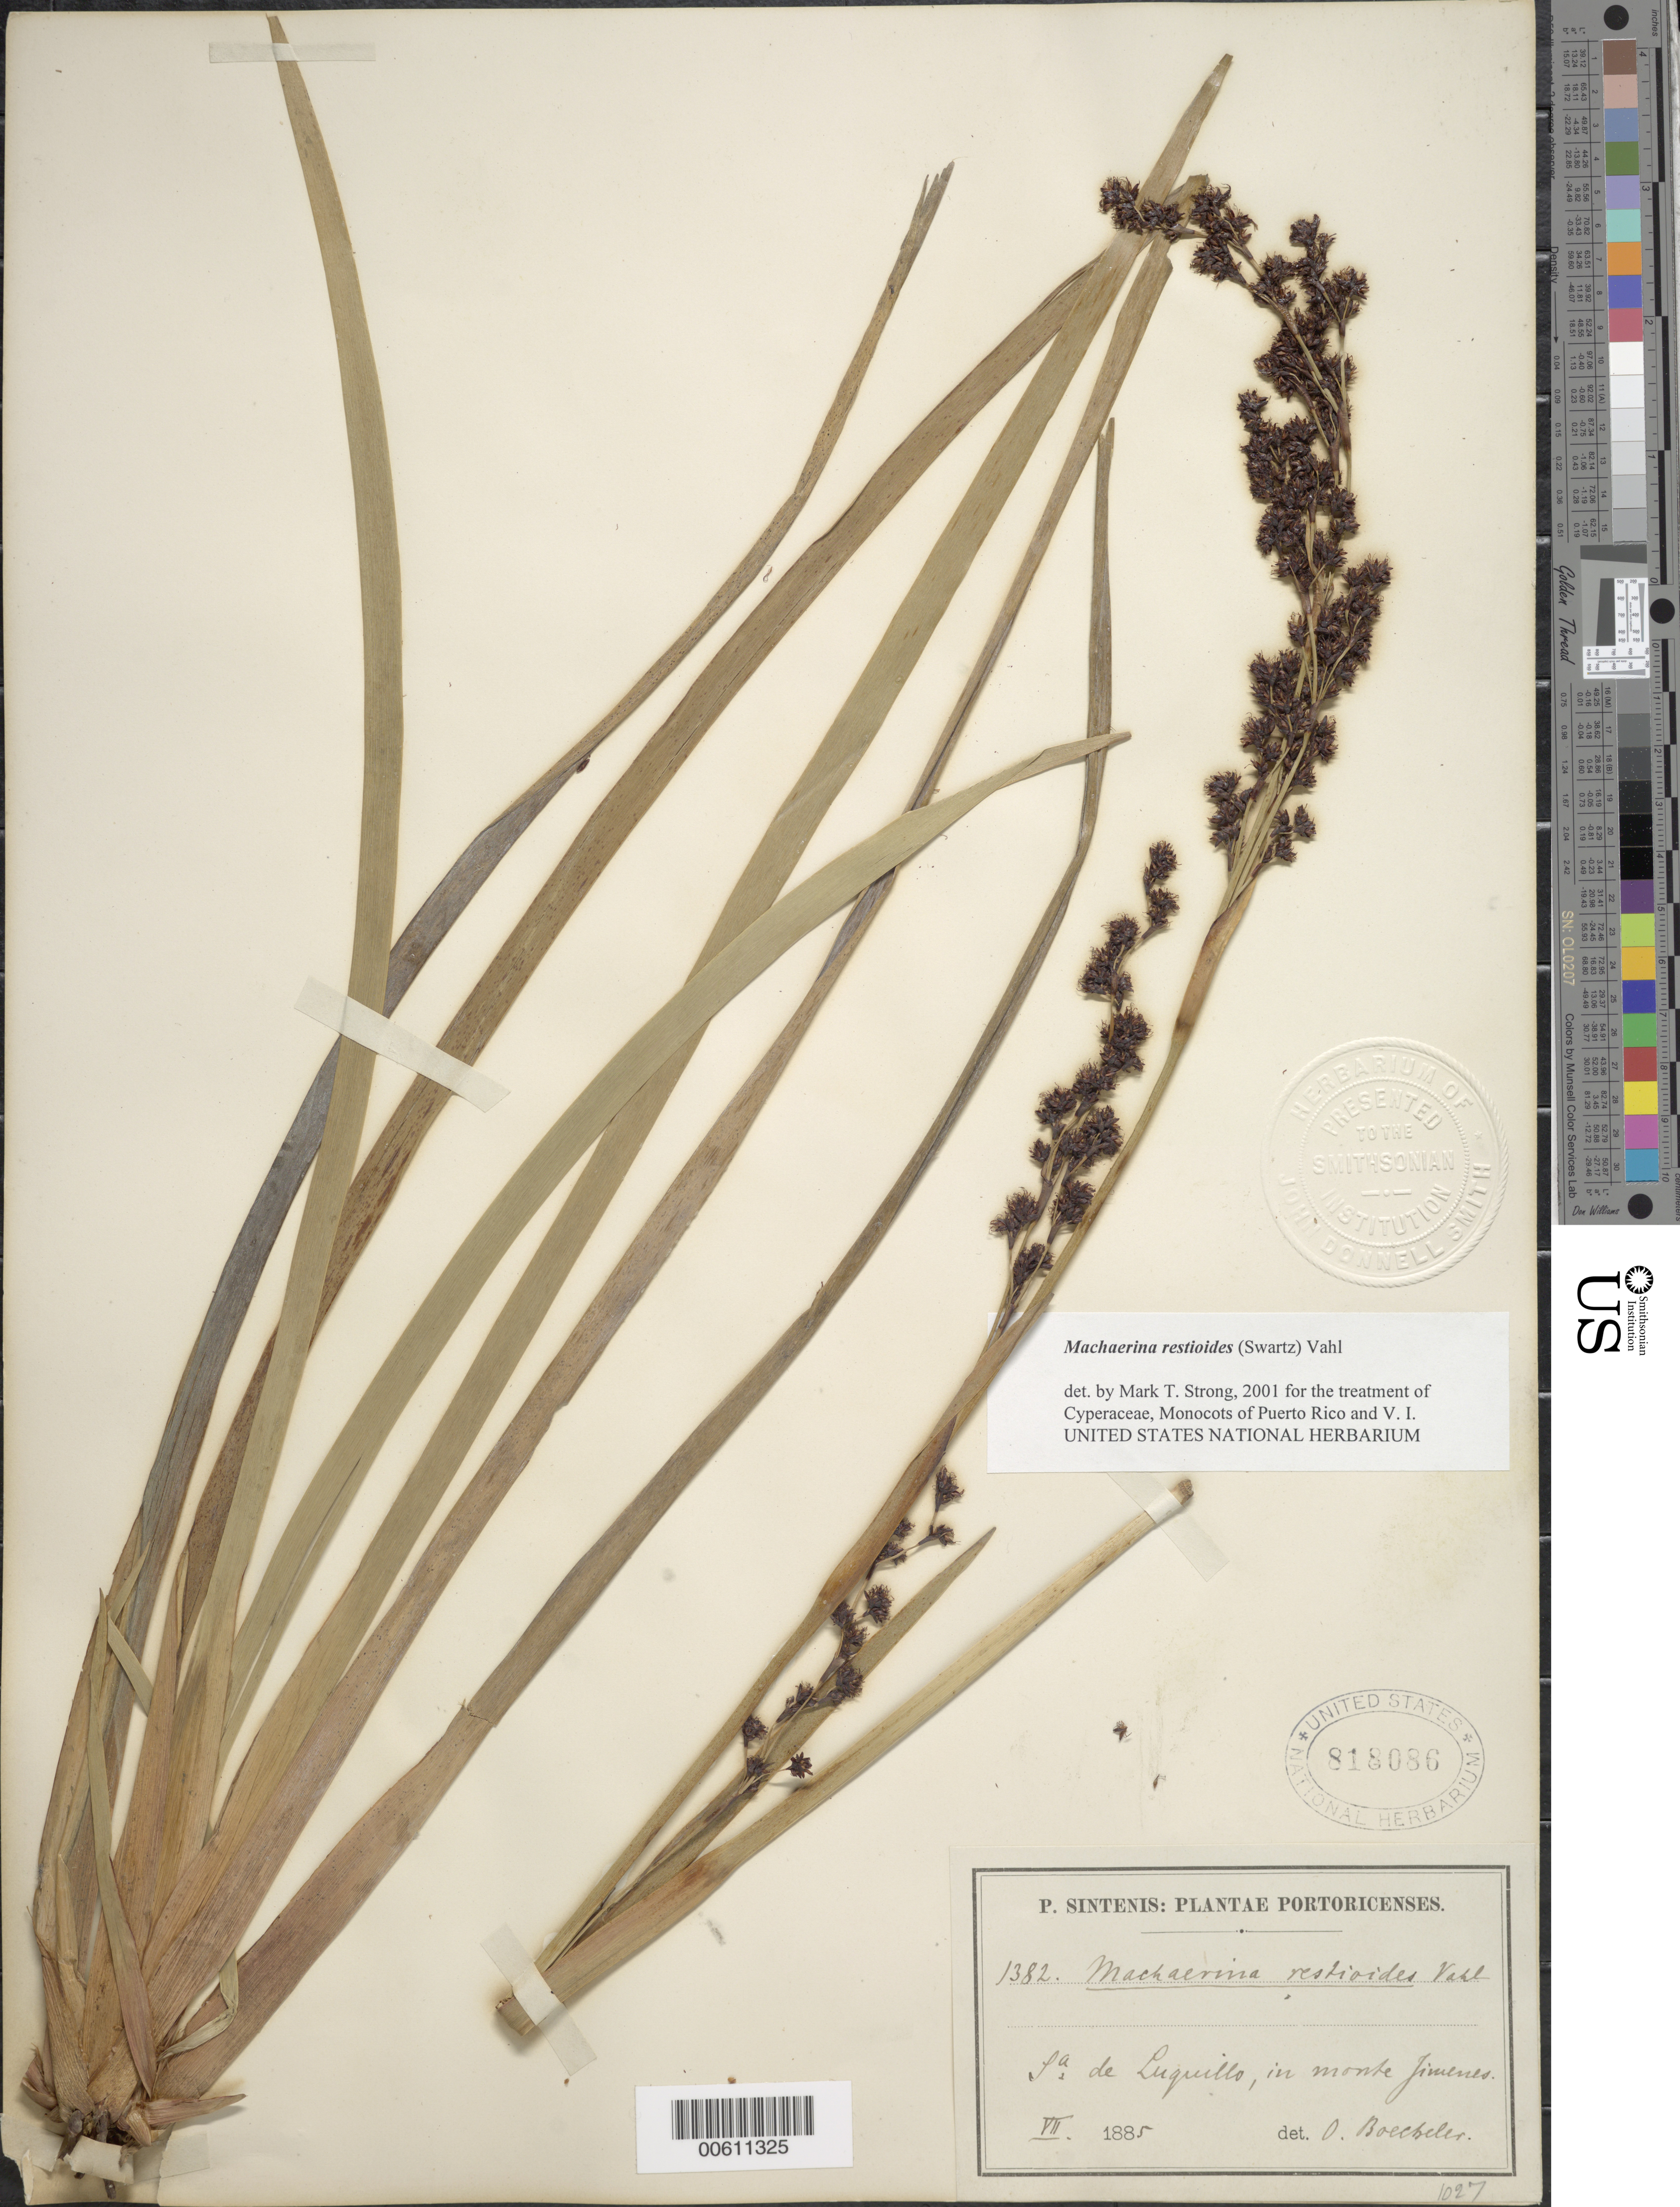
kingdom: Plantae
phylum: Tracheophyta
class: Liliopsida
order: Poales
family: Cyperaceae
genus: Machaerina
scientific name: Machaerina restioides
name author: (Sw.) Vahl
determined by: Strong, M. T., (US), Smithsonian Institution - National Museum of Natural History (UNITED STATES)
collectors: P. Sintenis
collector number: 1382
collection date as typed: Jul 1885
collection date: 1885-07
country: Puerto Rico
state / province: Luquillo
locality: Sierra de Luquillo.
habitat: In monte Jimenes.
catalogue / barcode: US 818086